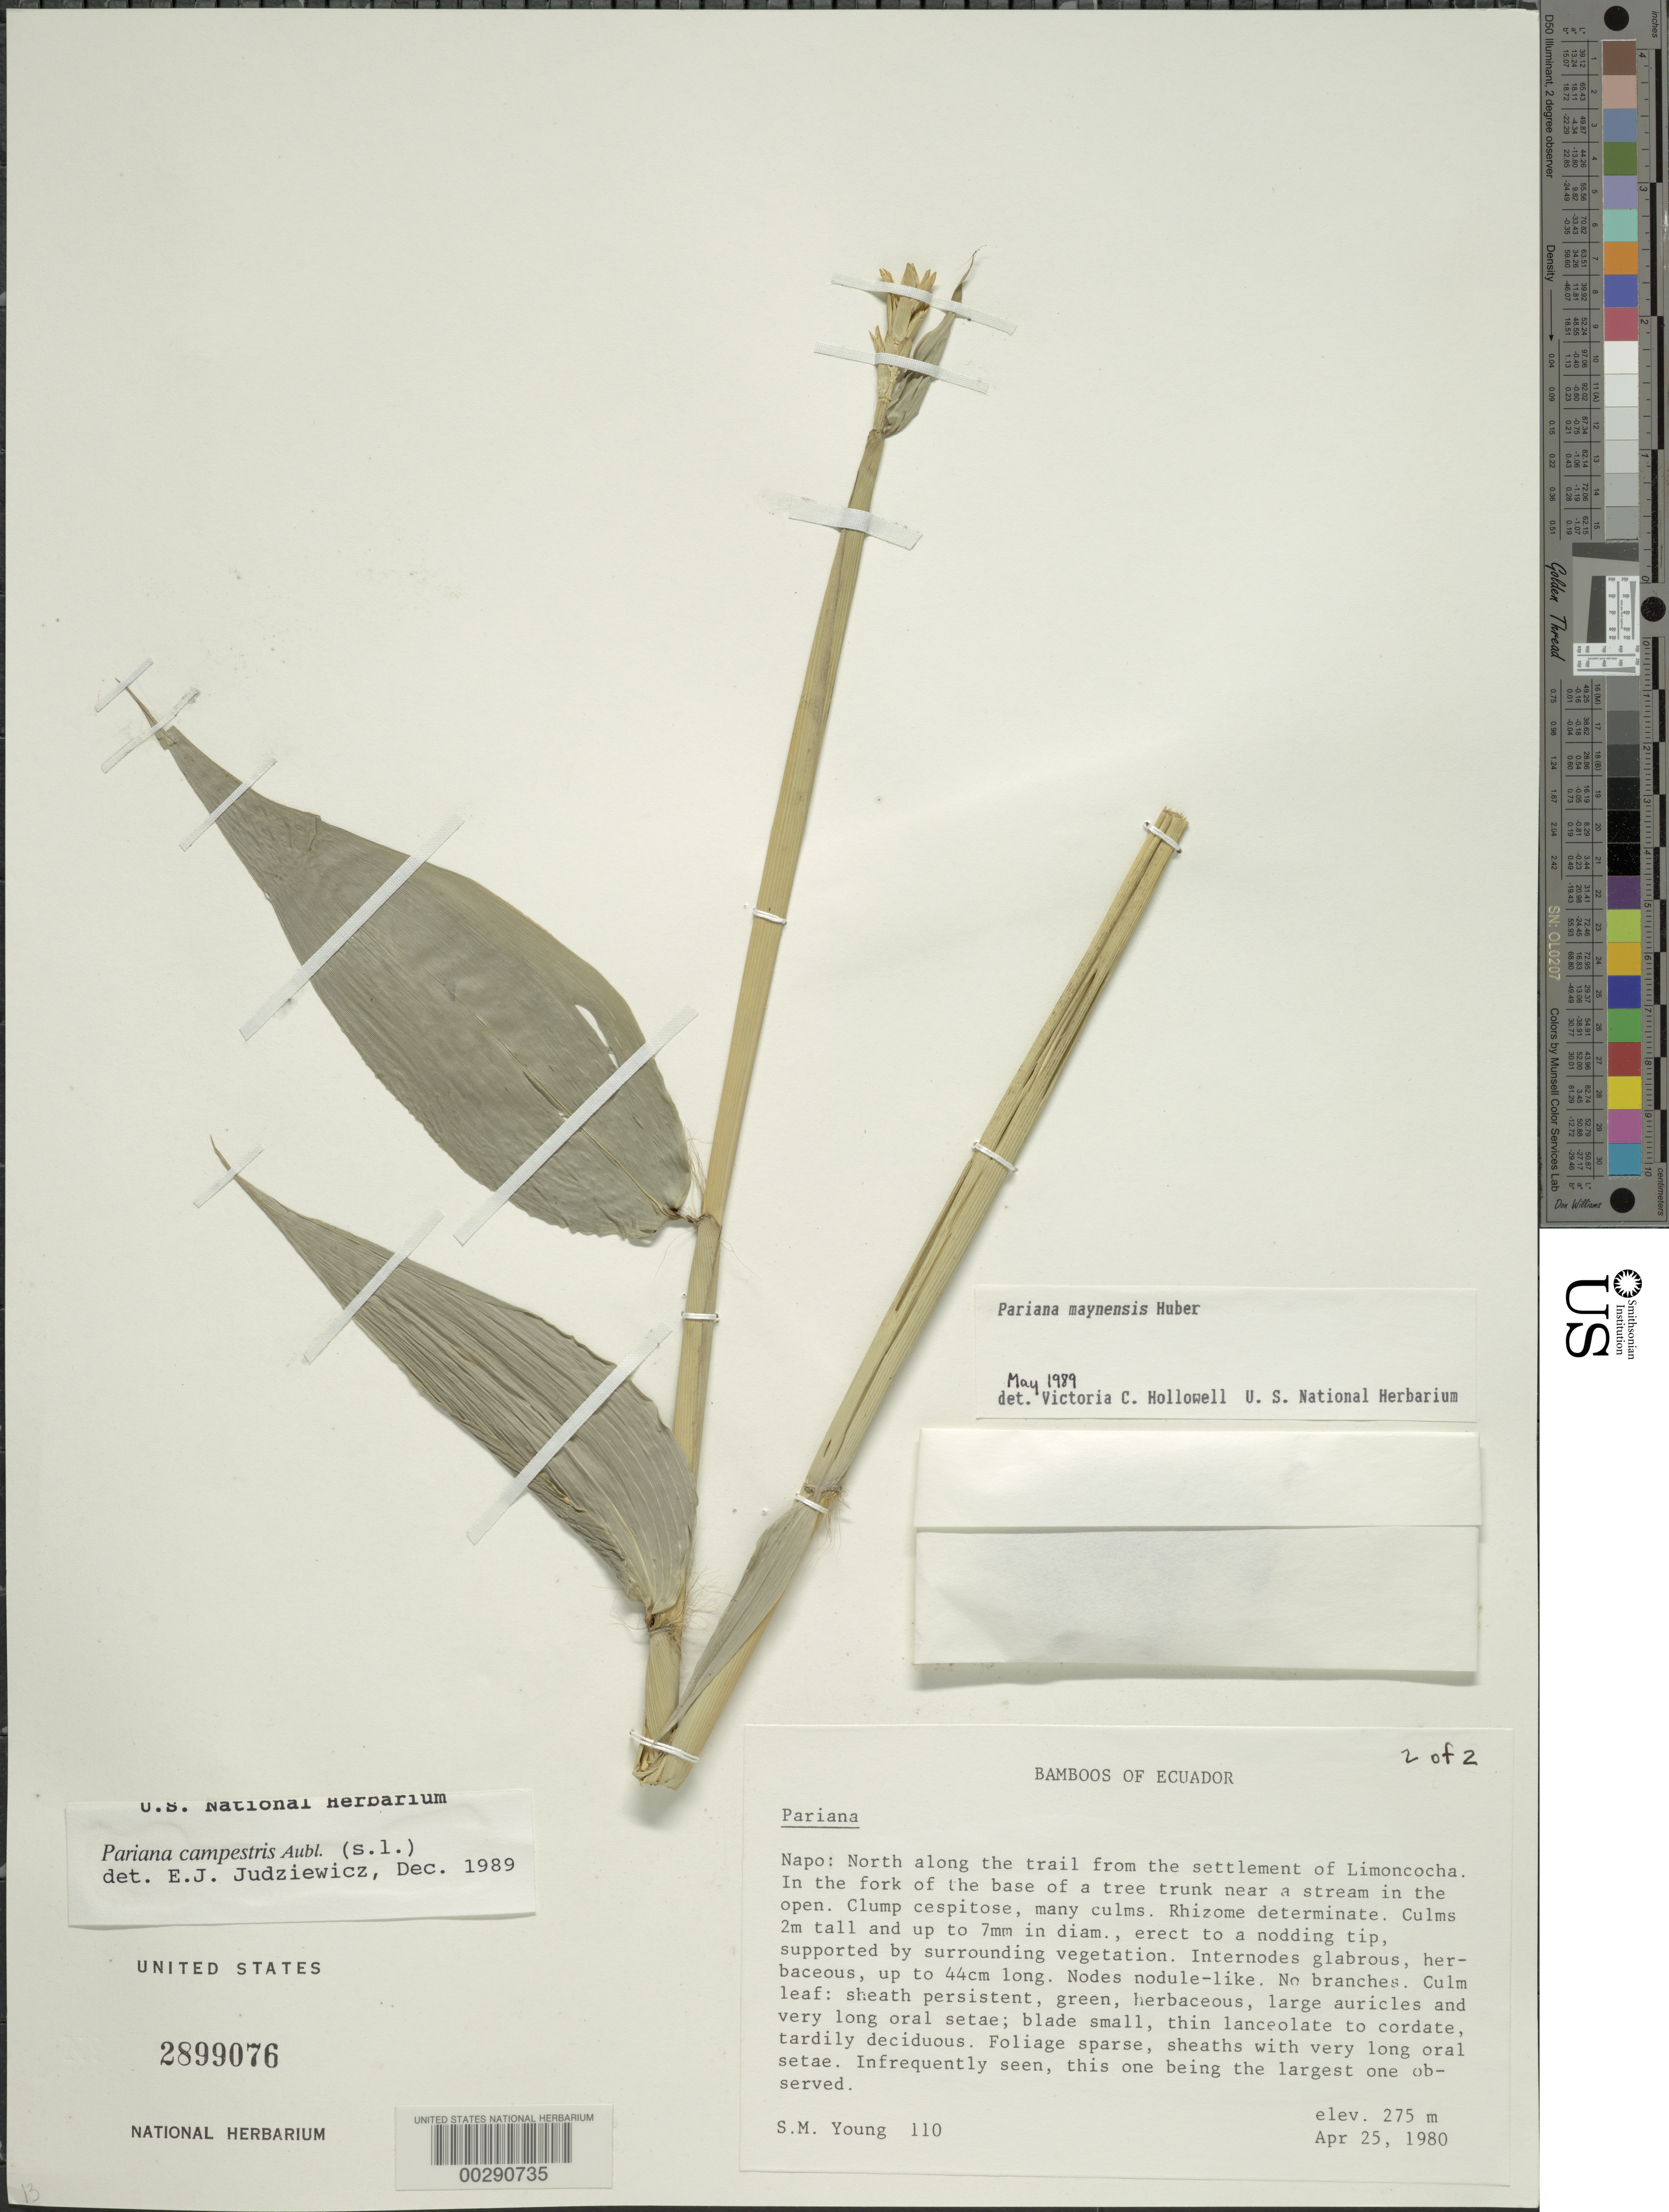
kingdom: Plantae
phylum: Tracheophyta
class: Liliopsida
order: Poales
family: Poaceae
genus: Pariana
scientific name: Pariana campestris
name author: Aubl.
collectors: S. Young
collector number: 110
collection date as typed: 25 Apr 1980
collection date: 1980-04-25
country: Ecuador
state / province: Napo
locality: N along the Trail from the settlement of Limoncocha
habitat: Near a stream in the open; in the fork of base of a tree trunk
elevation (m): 275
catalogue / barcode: US 2899076